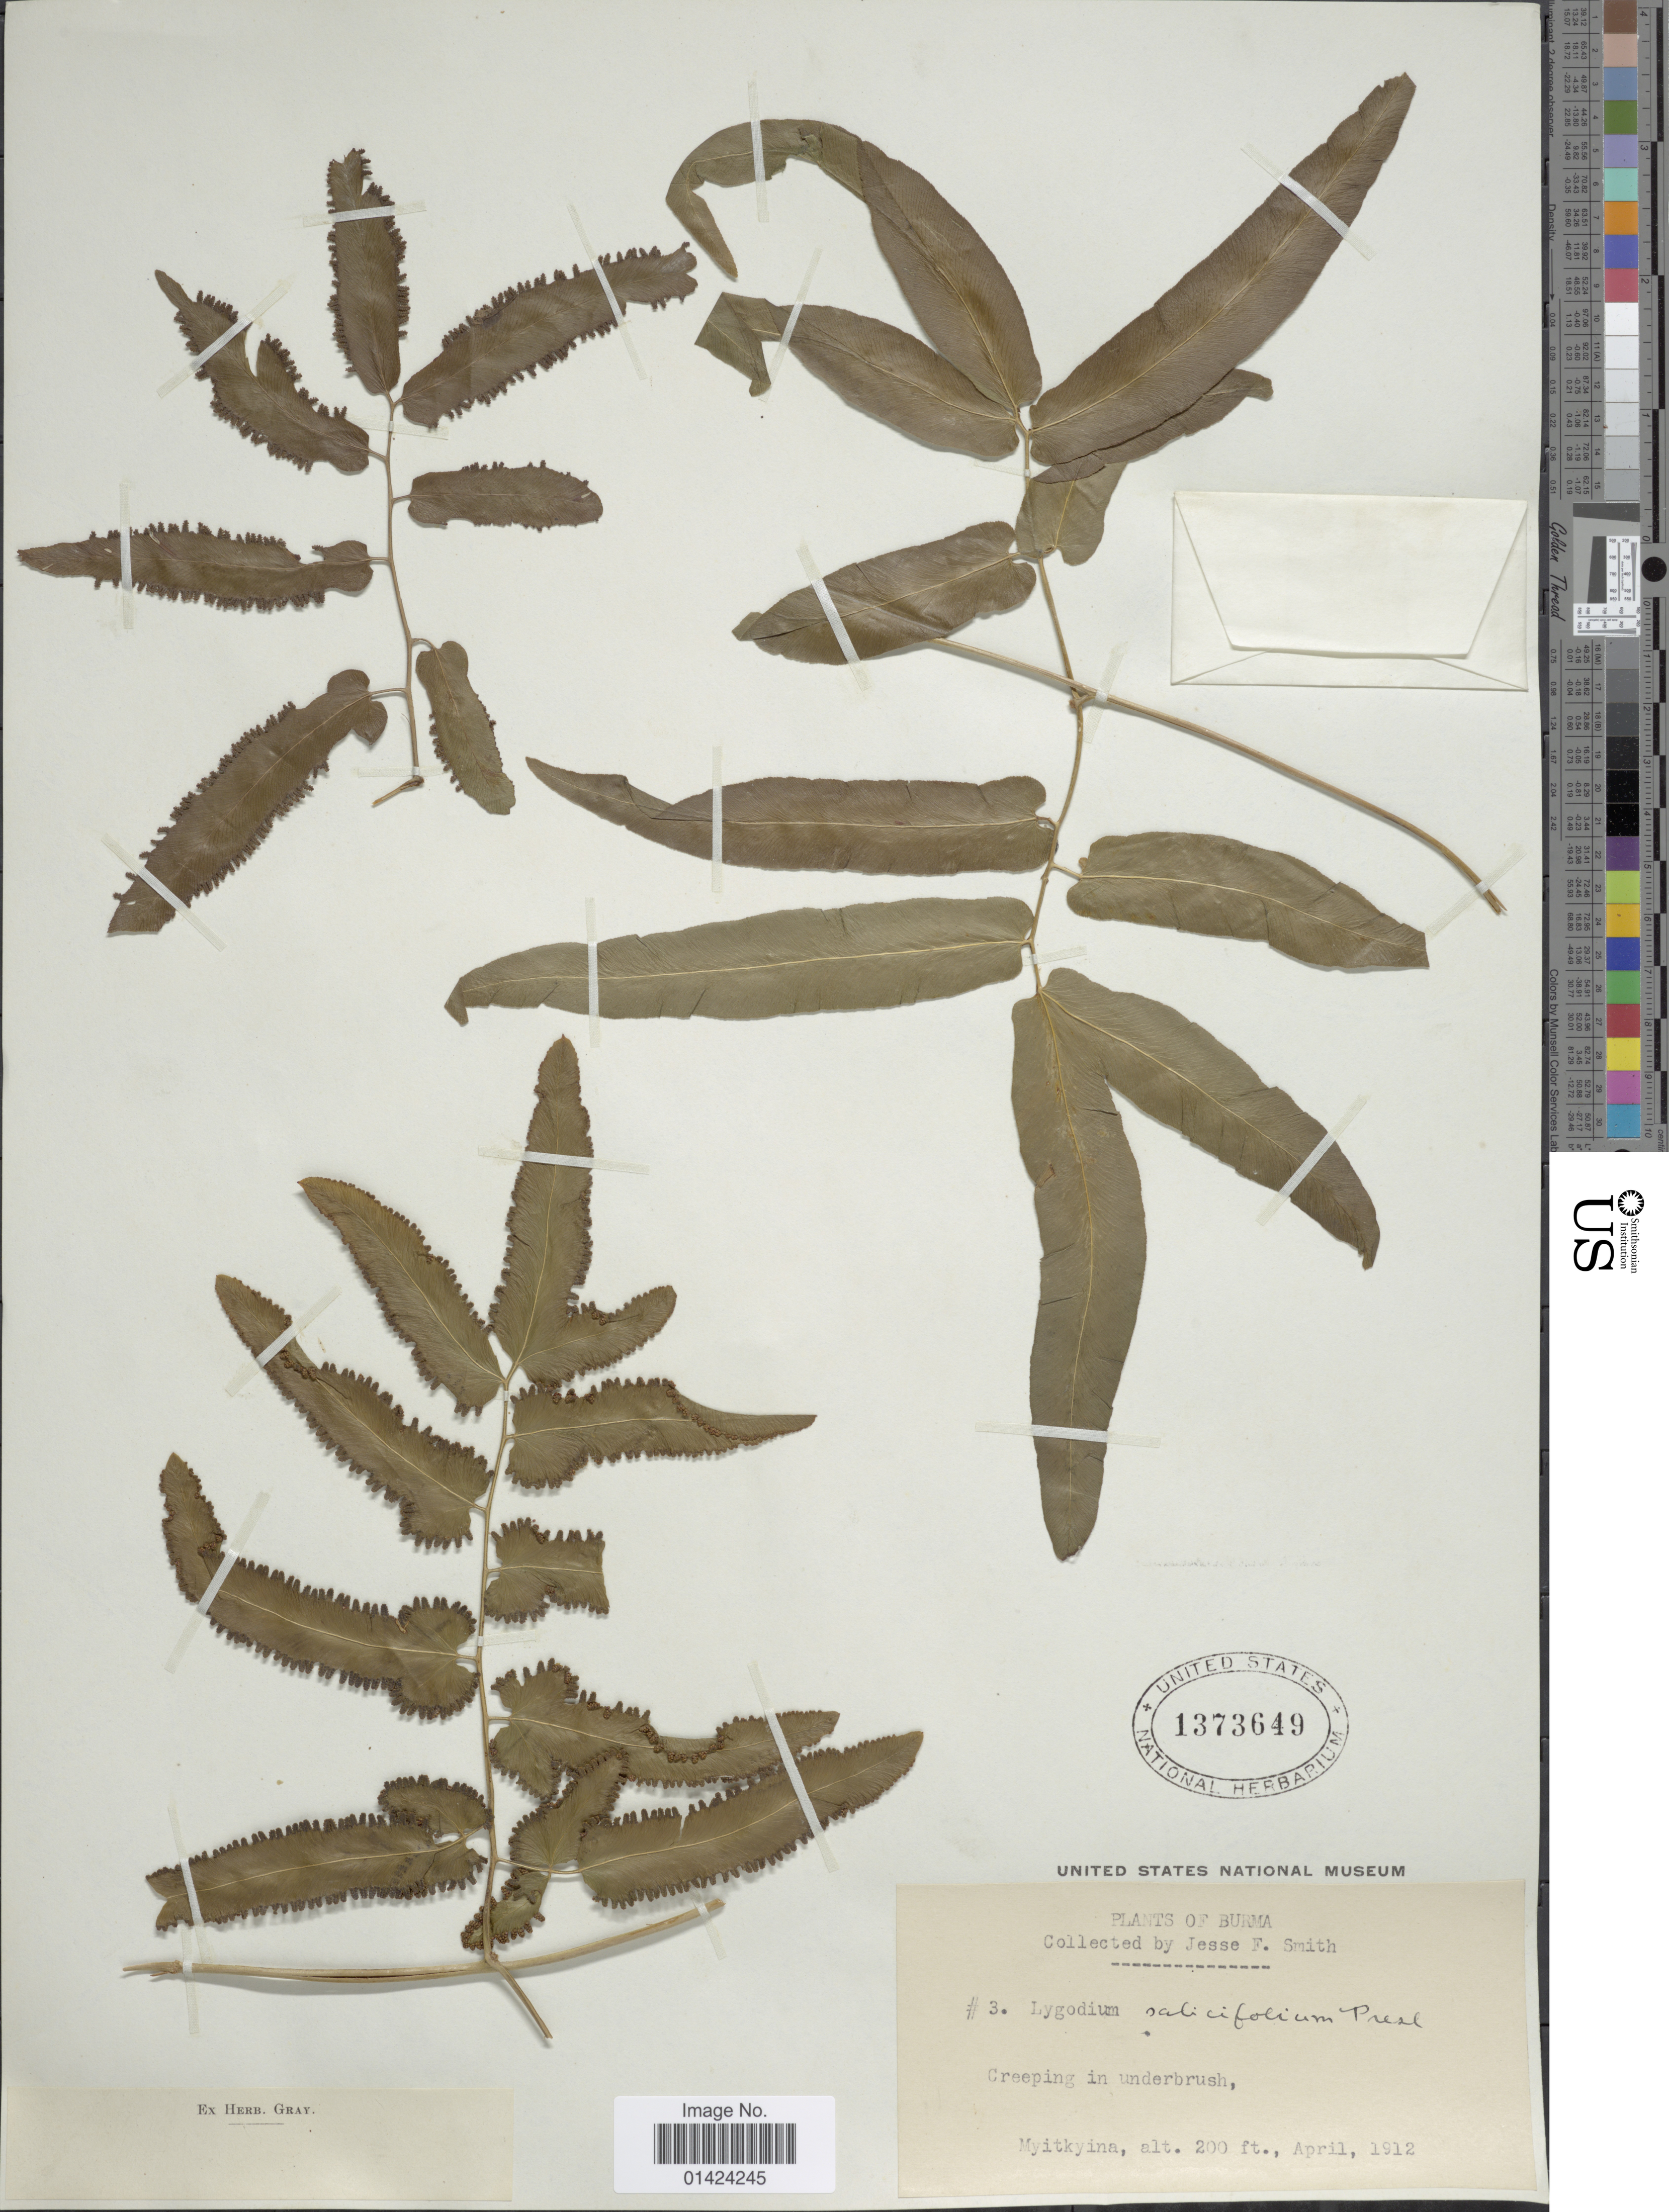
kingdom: Plantae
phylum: Tracheophyta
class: Polypodiopsida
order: Schizaeales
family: Lygodiaceae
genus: Lygodium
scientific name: Lygodium flexuosum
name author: Sw.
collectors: J. Smith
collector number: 3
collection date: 1912-04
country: Myanmar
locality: Burma. Myitkyina.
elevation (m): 61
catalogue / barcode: US 1373649